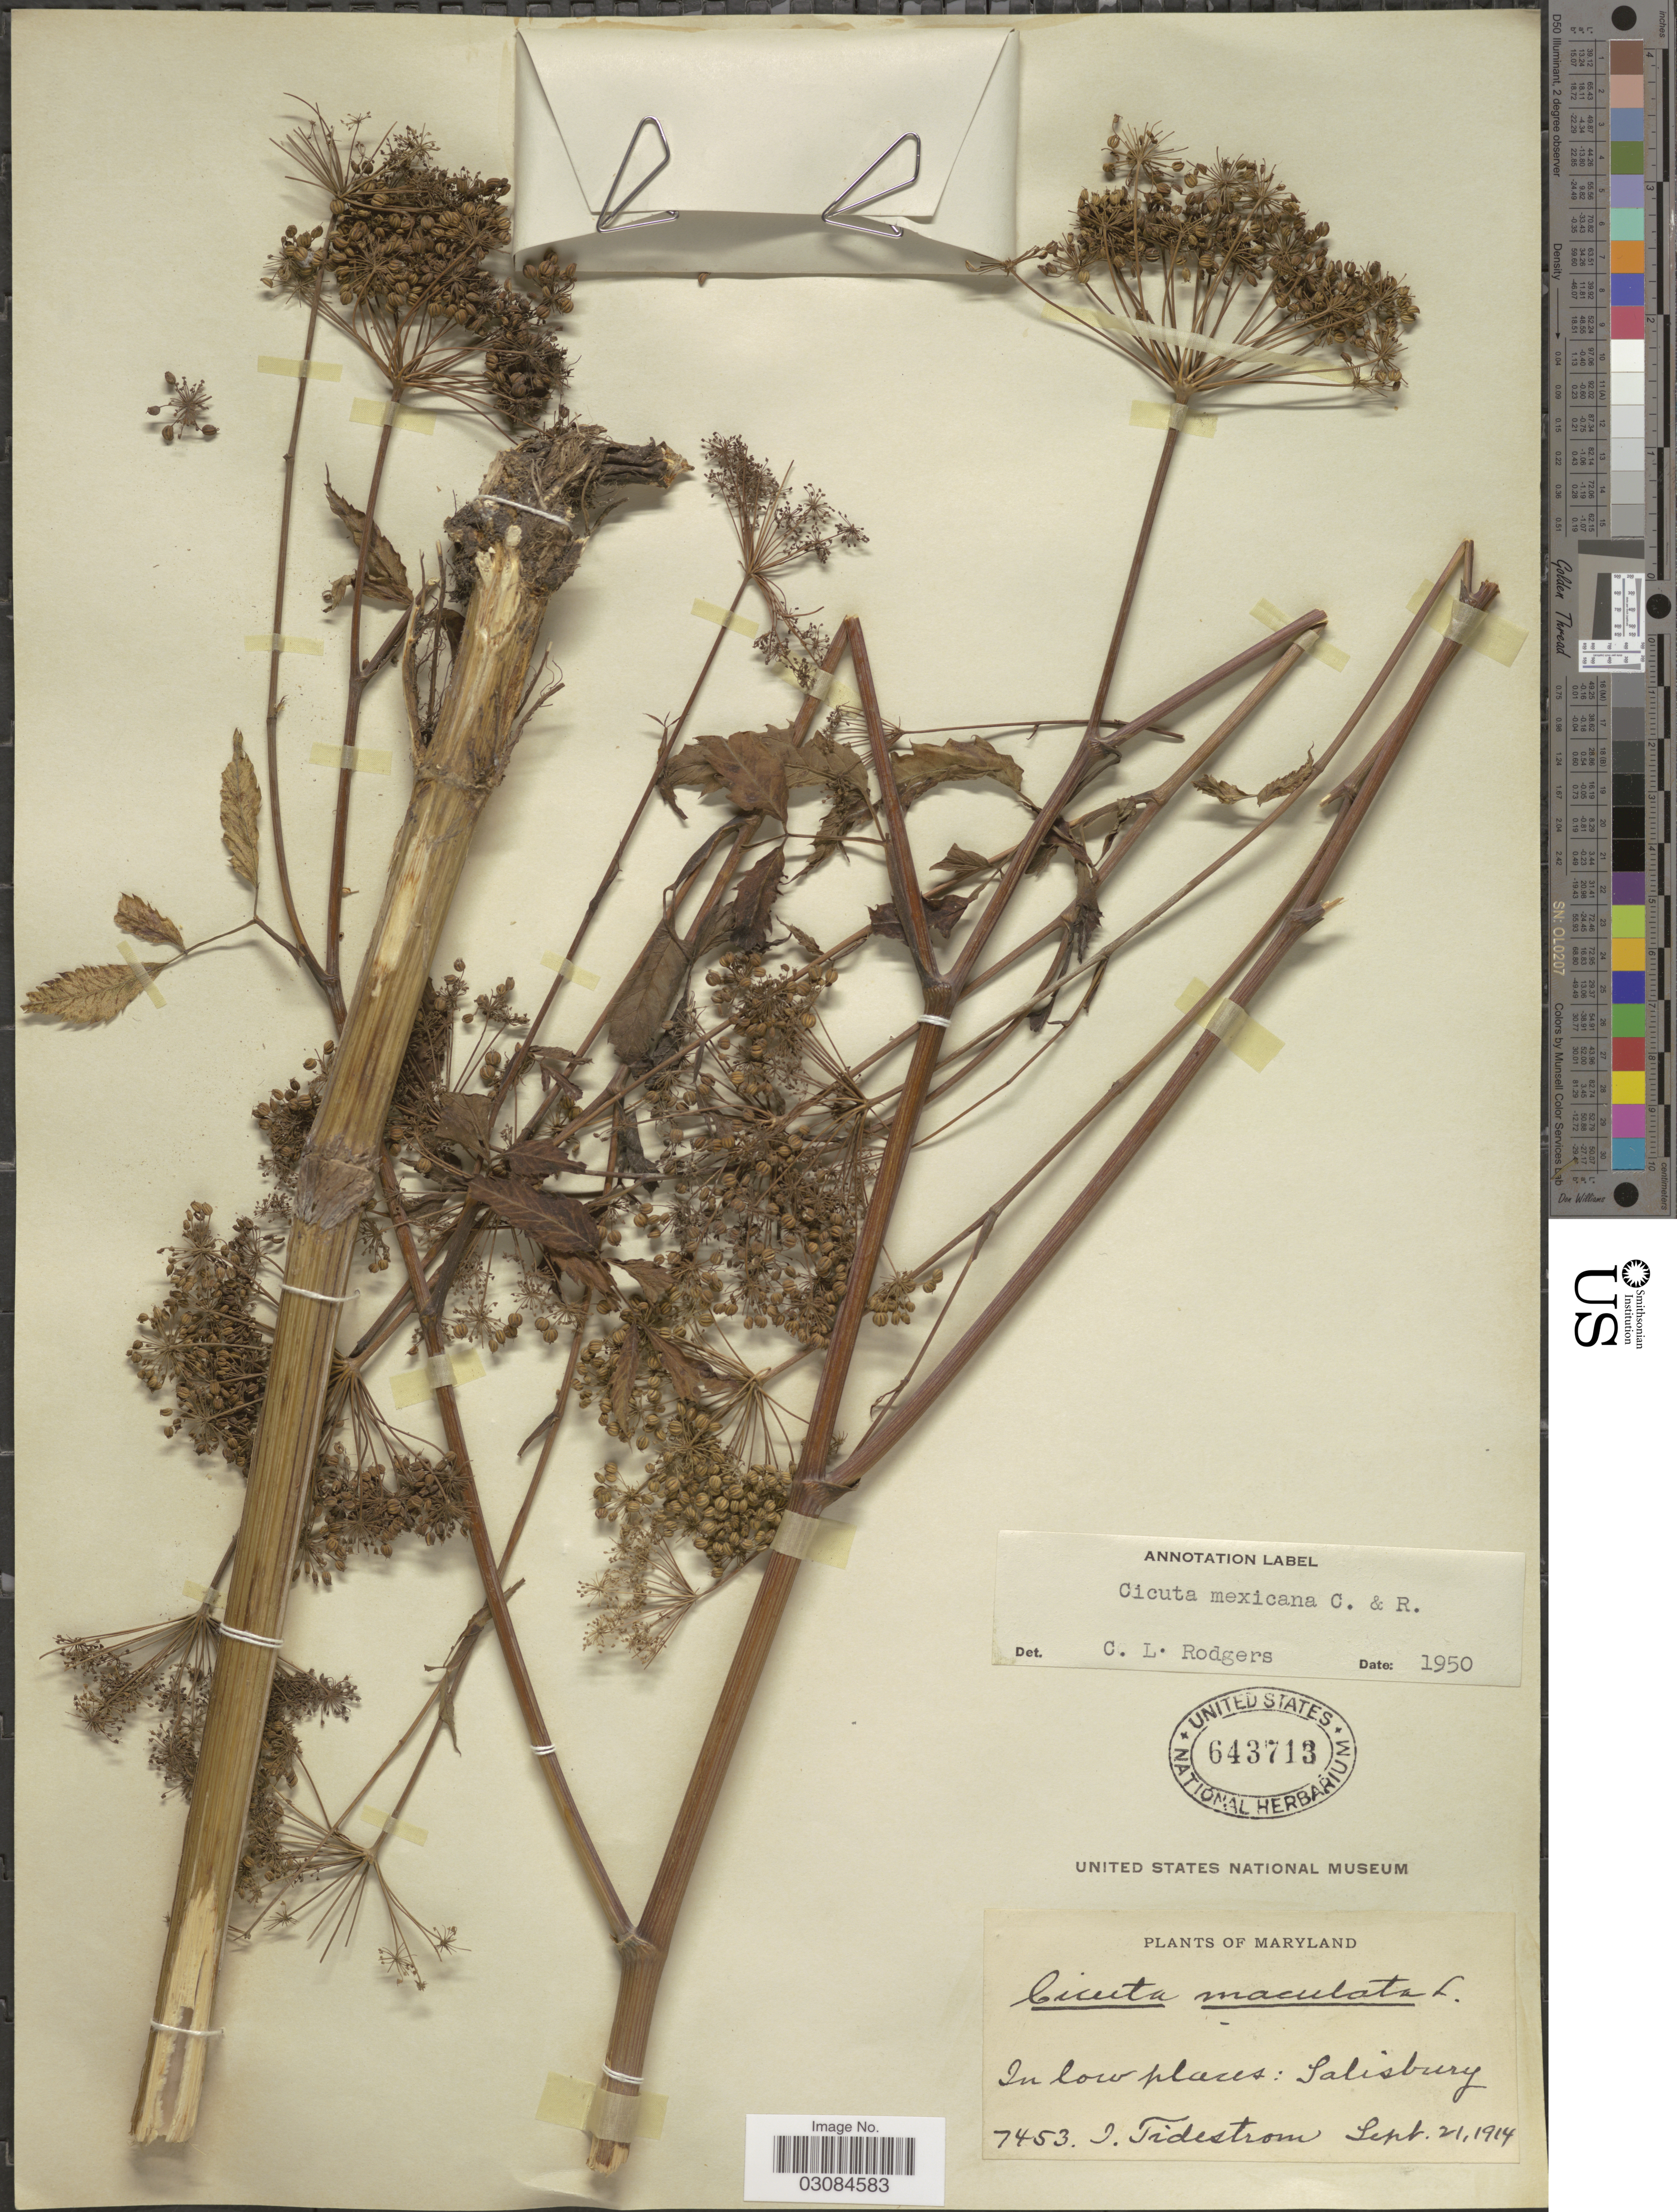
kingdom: Plantae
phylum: Tracheophyta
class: Magnoliopsida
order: Apiales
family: Apiaceae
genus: Cicuta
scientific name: Cicuta mexicana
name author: J.M. Coult. & Rose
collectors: I. F. Tidestrom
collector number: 7453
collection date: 1914-09-21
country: United States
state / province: Maryland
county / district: Wicomico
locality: Salisbury.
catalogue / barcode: US 643713